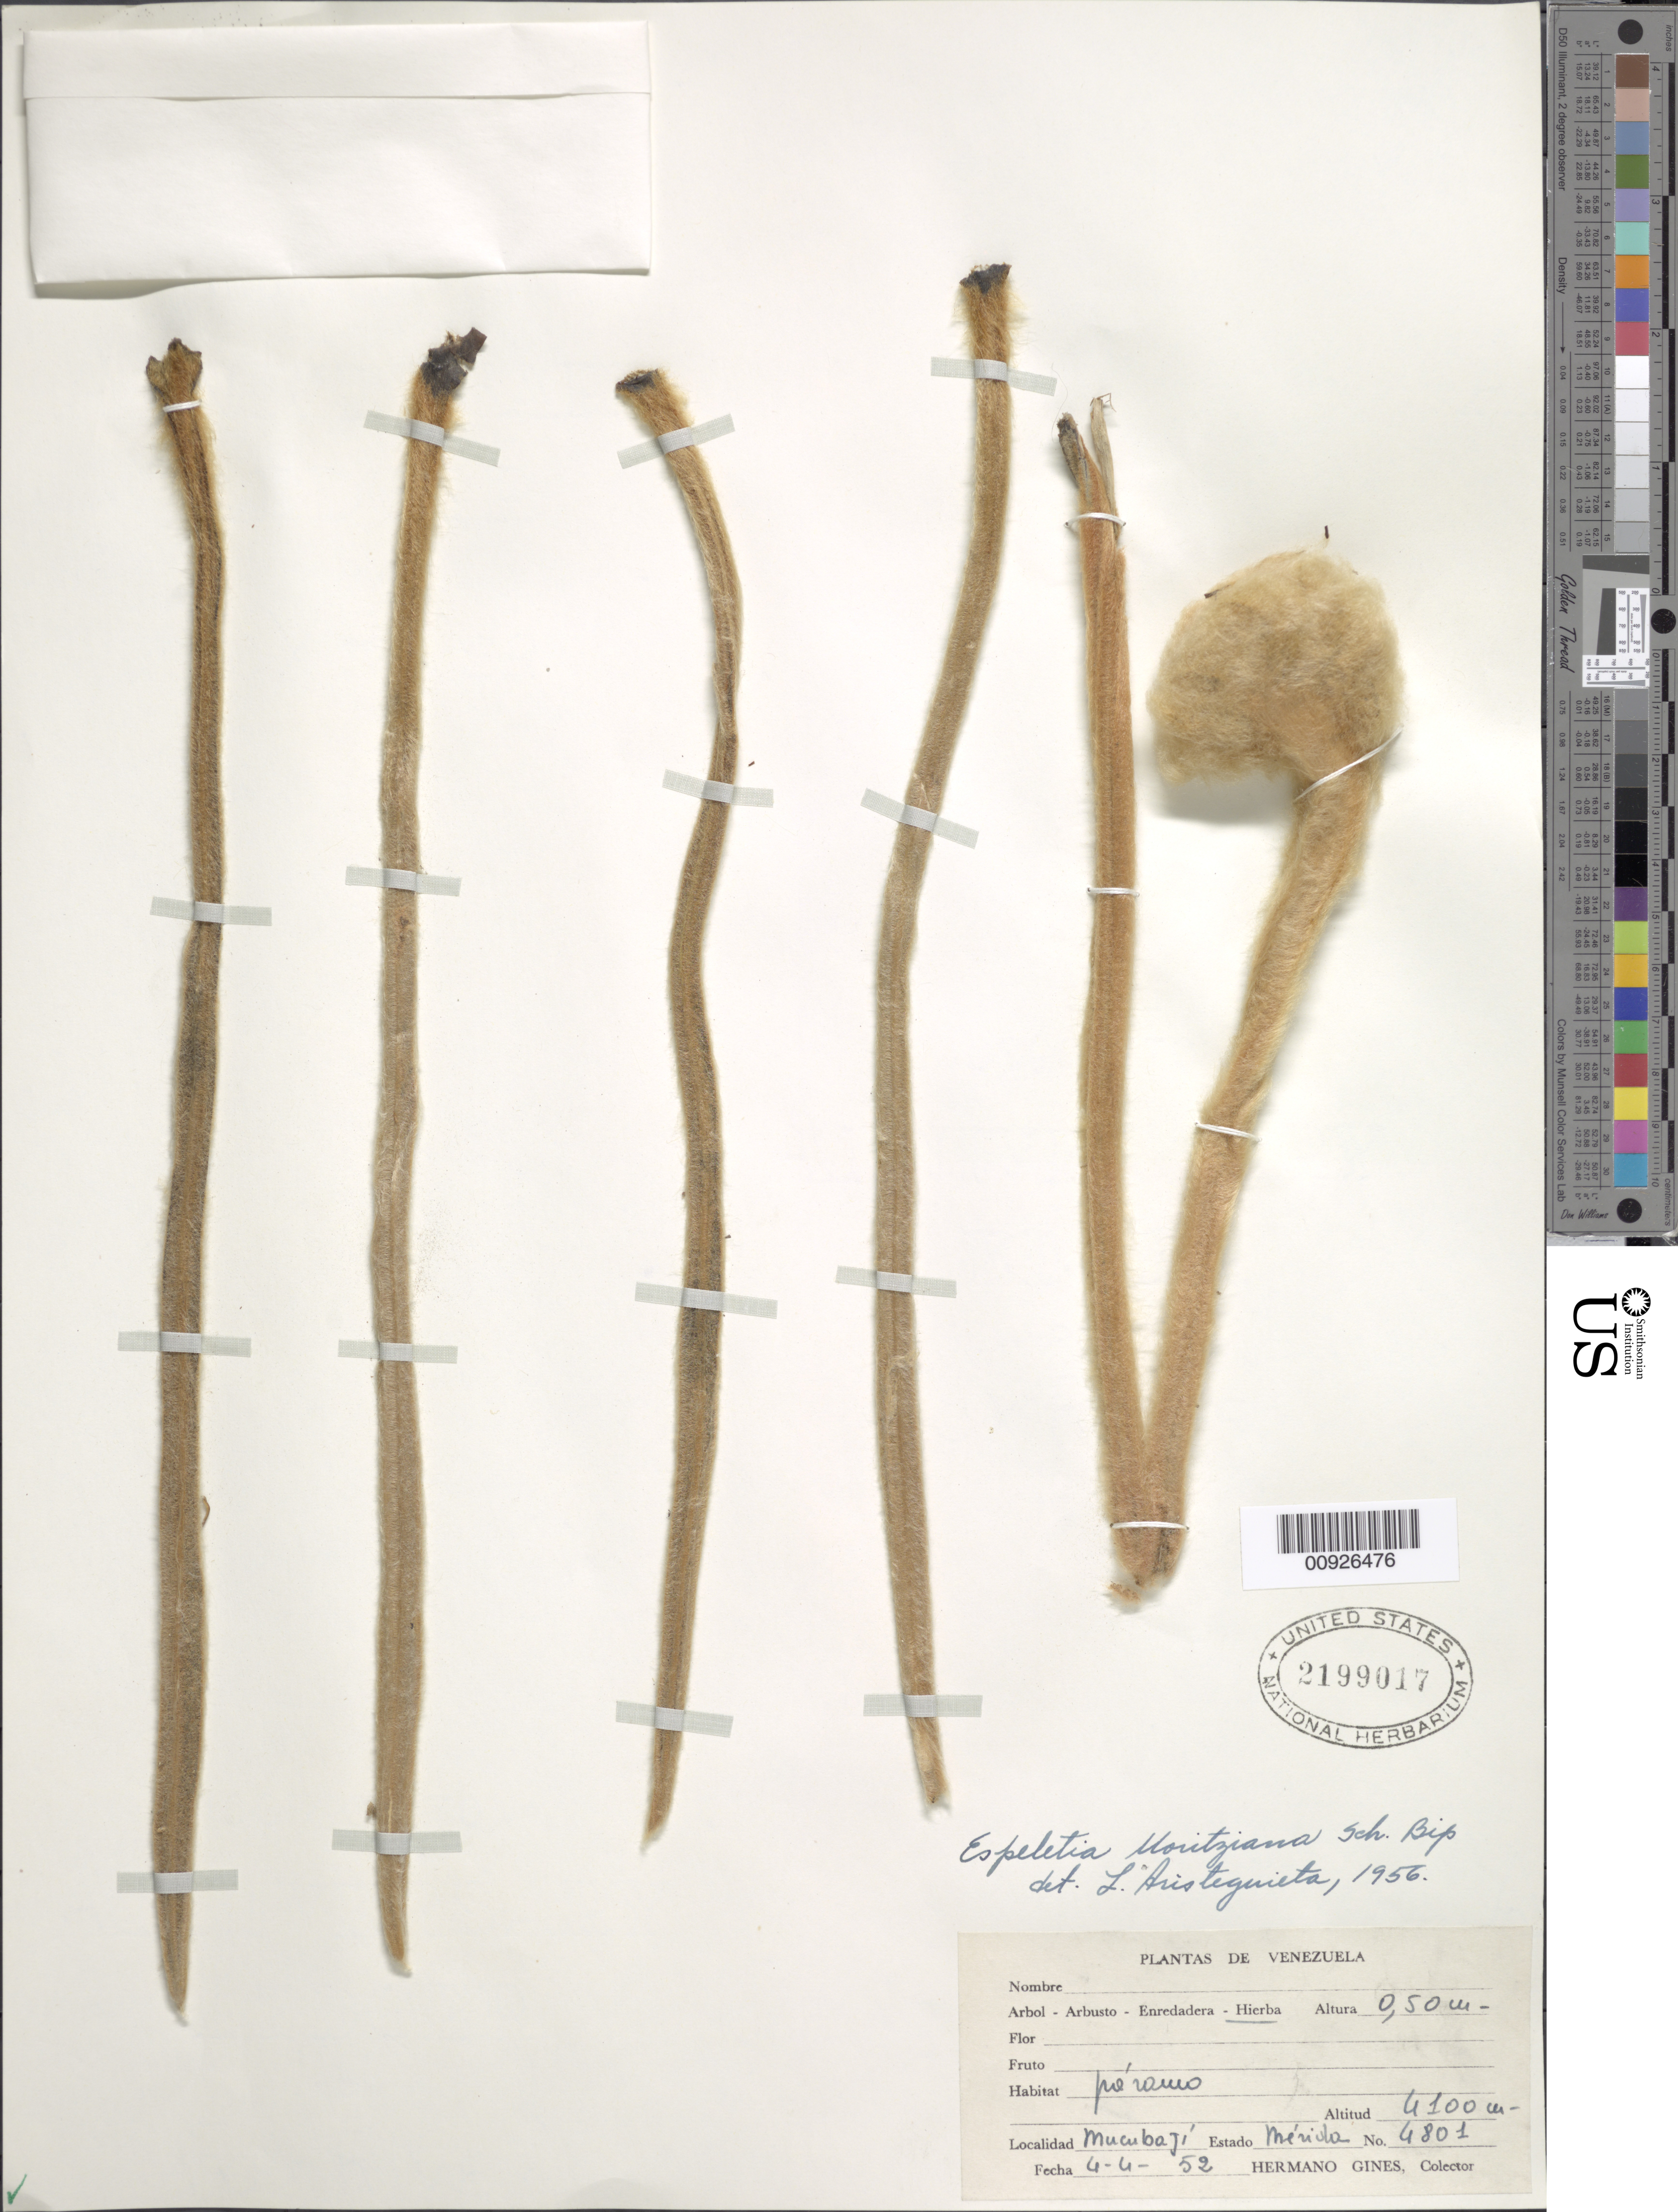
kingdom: Plantae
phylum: Tracheophyta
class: Magnoliopsida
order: Asterales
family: Asteraceae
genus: Coespeletia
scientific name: Coespeletia moritziana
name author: (Sch. Bip. ex Wedd.) Cuatrec.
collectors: Bro. Gines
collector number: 4801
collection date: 1952-04-04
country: Venezuela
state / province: Mérida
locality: Mucubají.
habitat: Páramo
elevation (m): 4100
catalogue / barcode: US 2199017